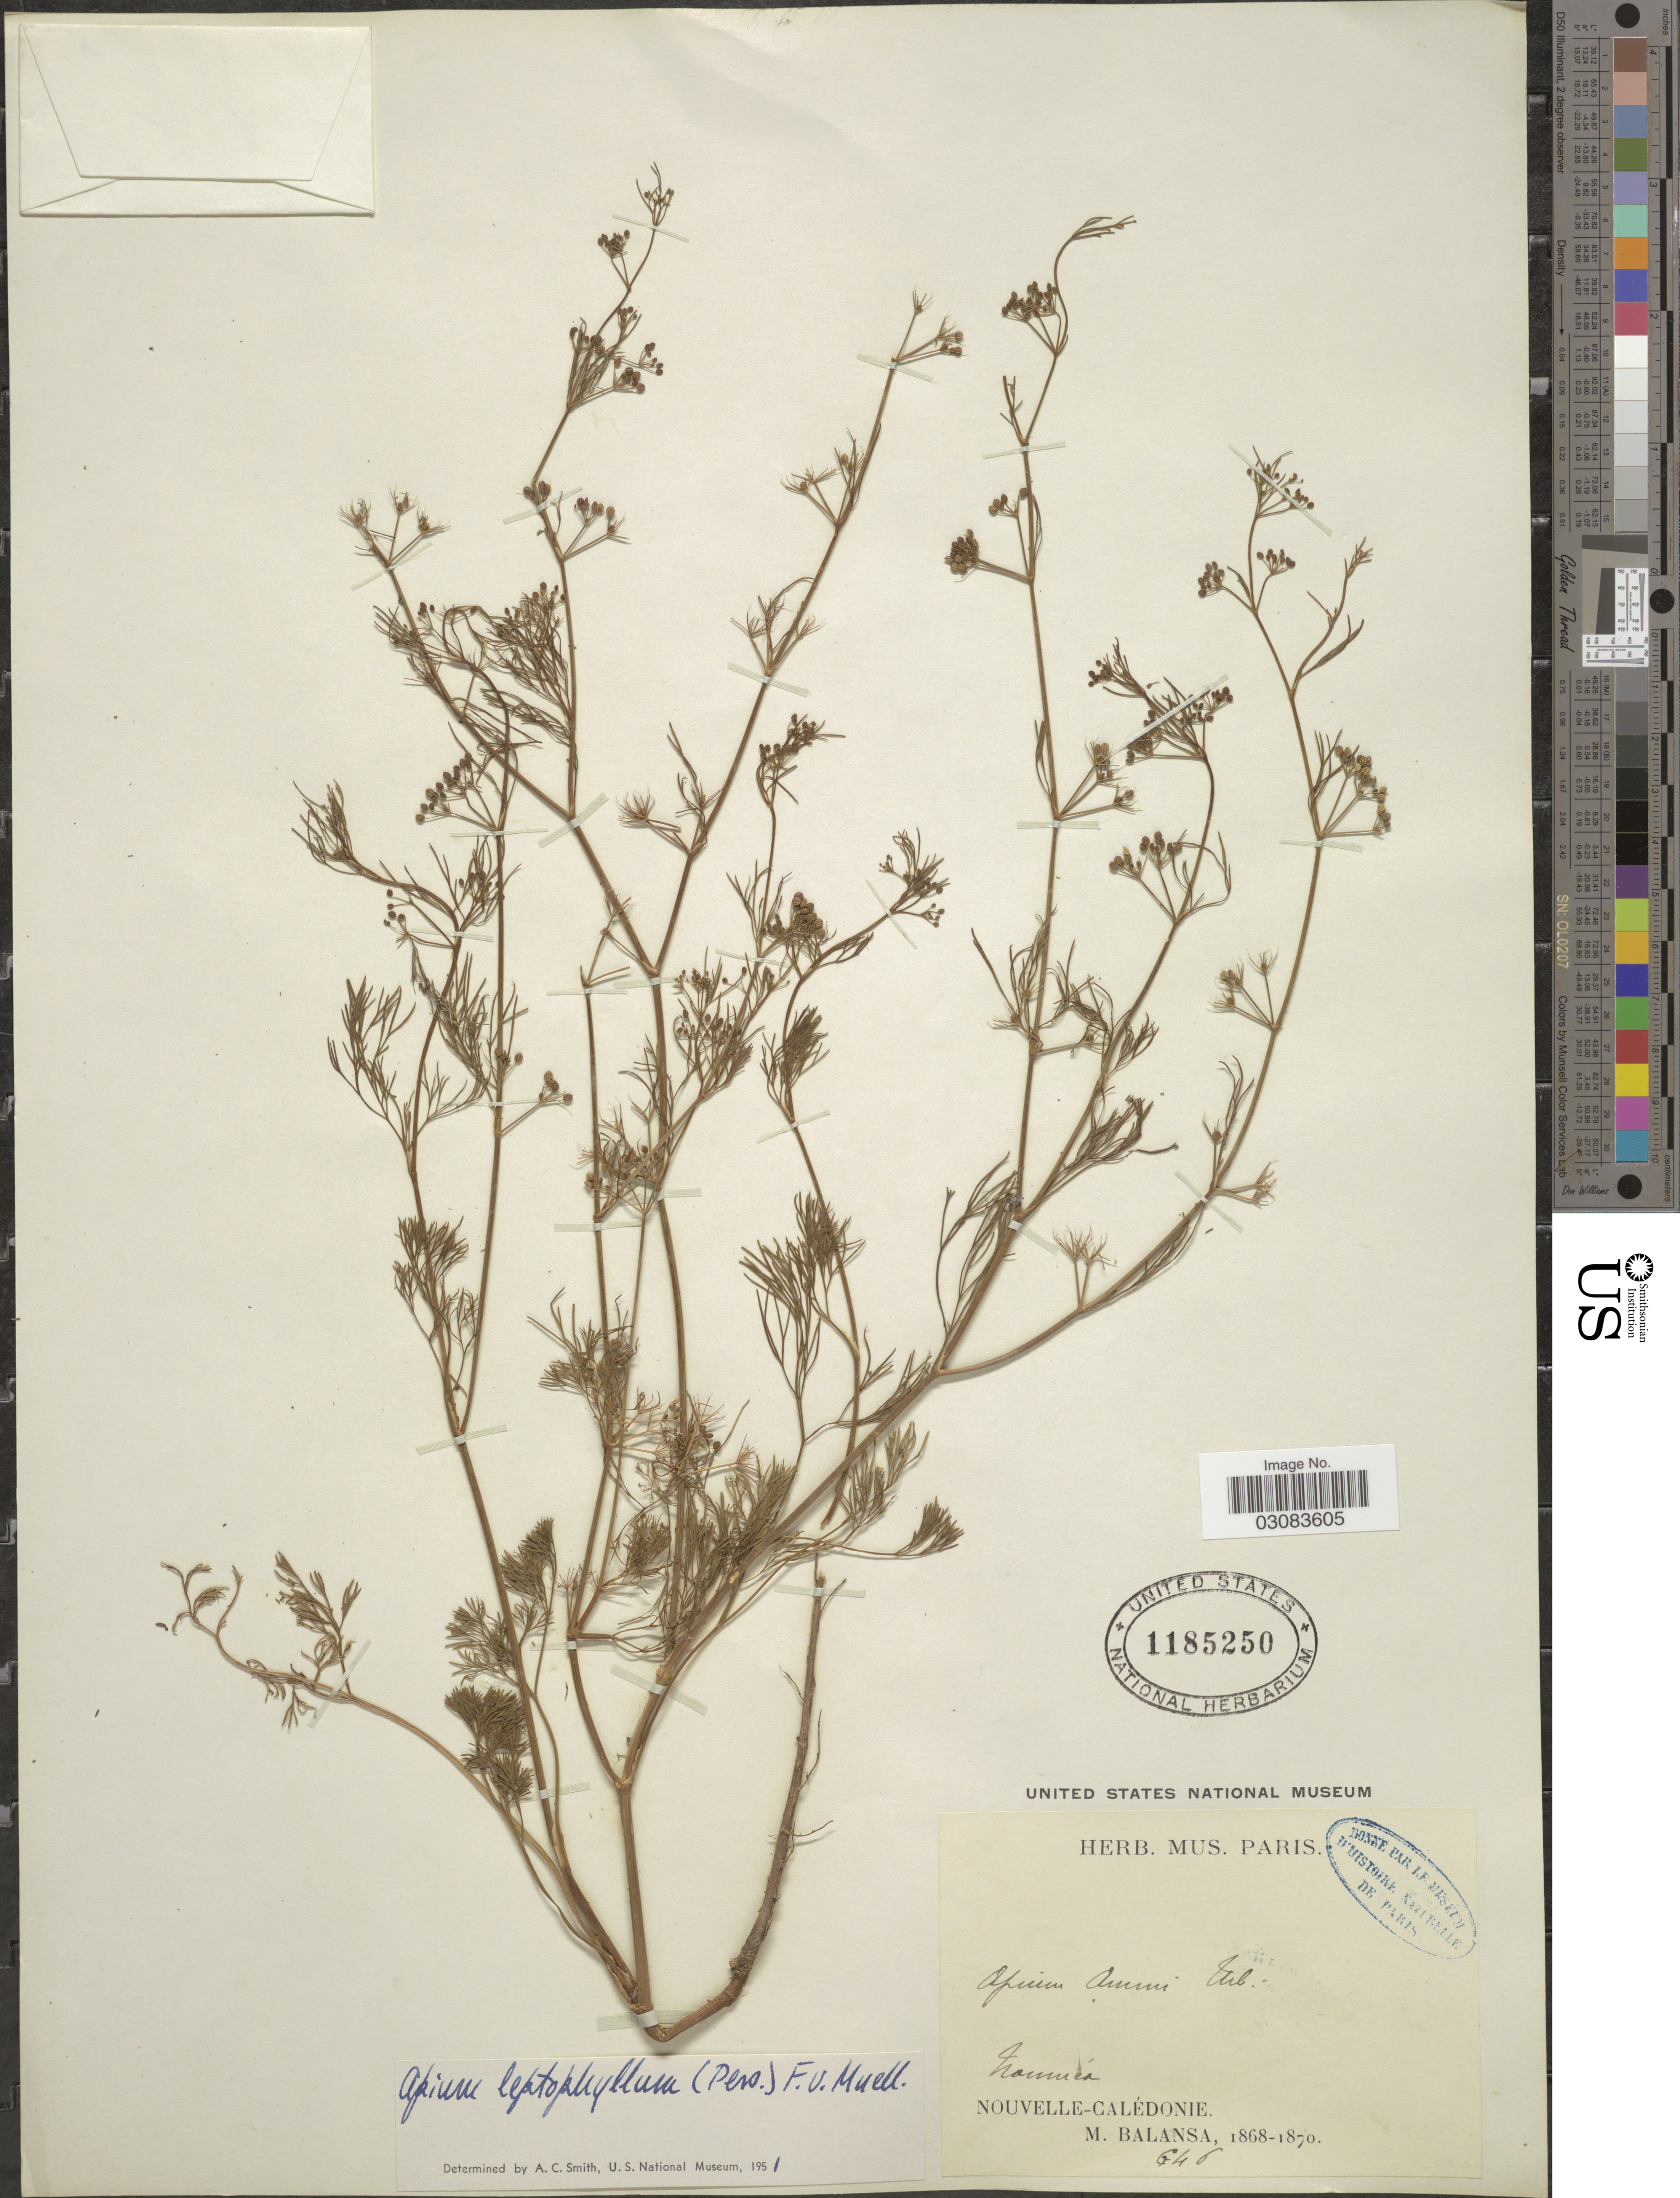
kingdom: Plantae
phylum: Tracheophyta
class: Magnoliopsida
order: Apiales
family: Apiaceae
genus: Cyclospermum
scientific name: Cyclospermum leptophyllum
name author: (Pers.) Sprague ex Britton & P. Wilson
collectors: B. Balansa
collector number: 646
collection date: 1868/1870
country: New Caledonia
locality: Nouméa. Nouvelle-Calédonie.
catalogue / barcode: US 1185250